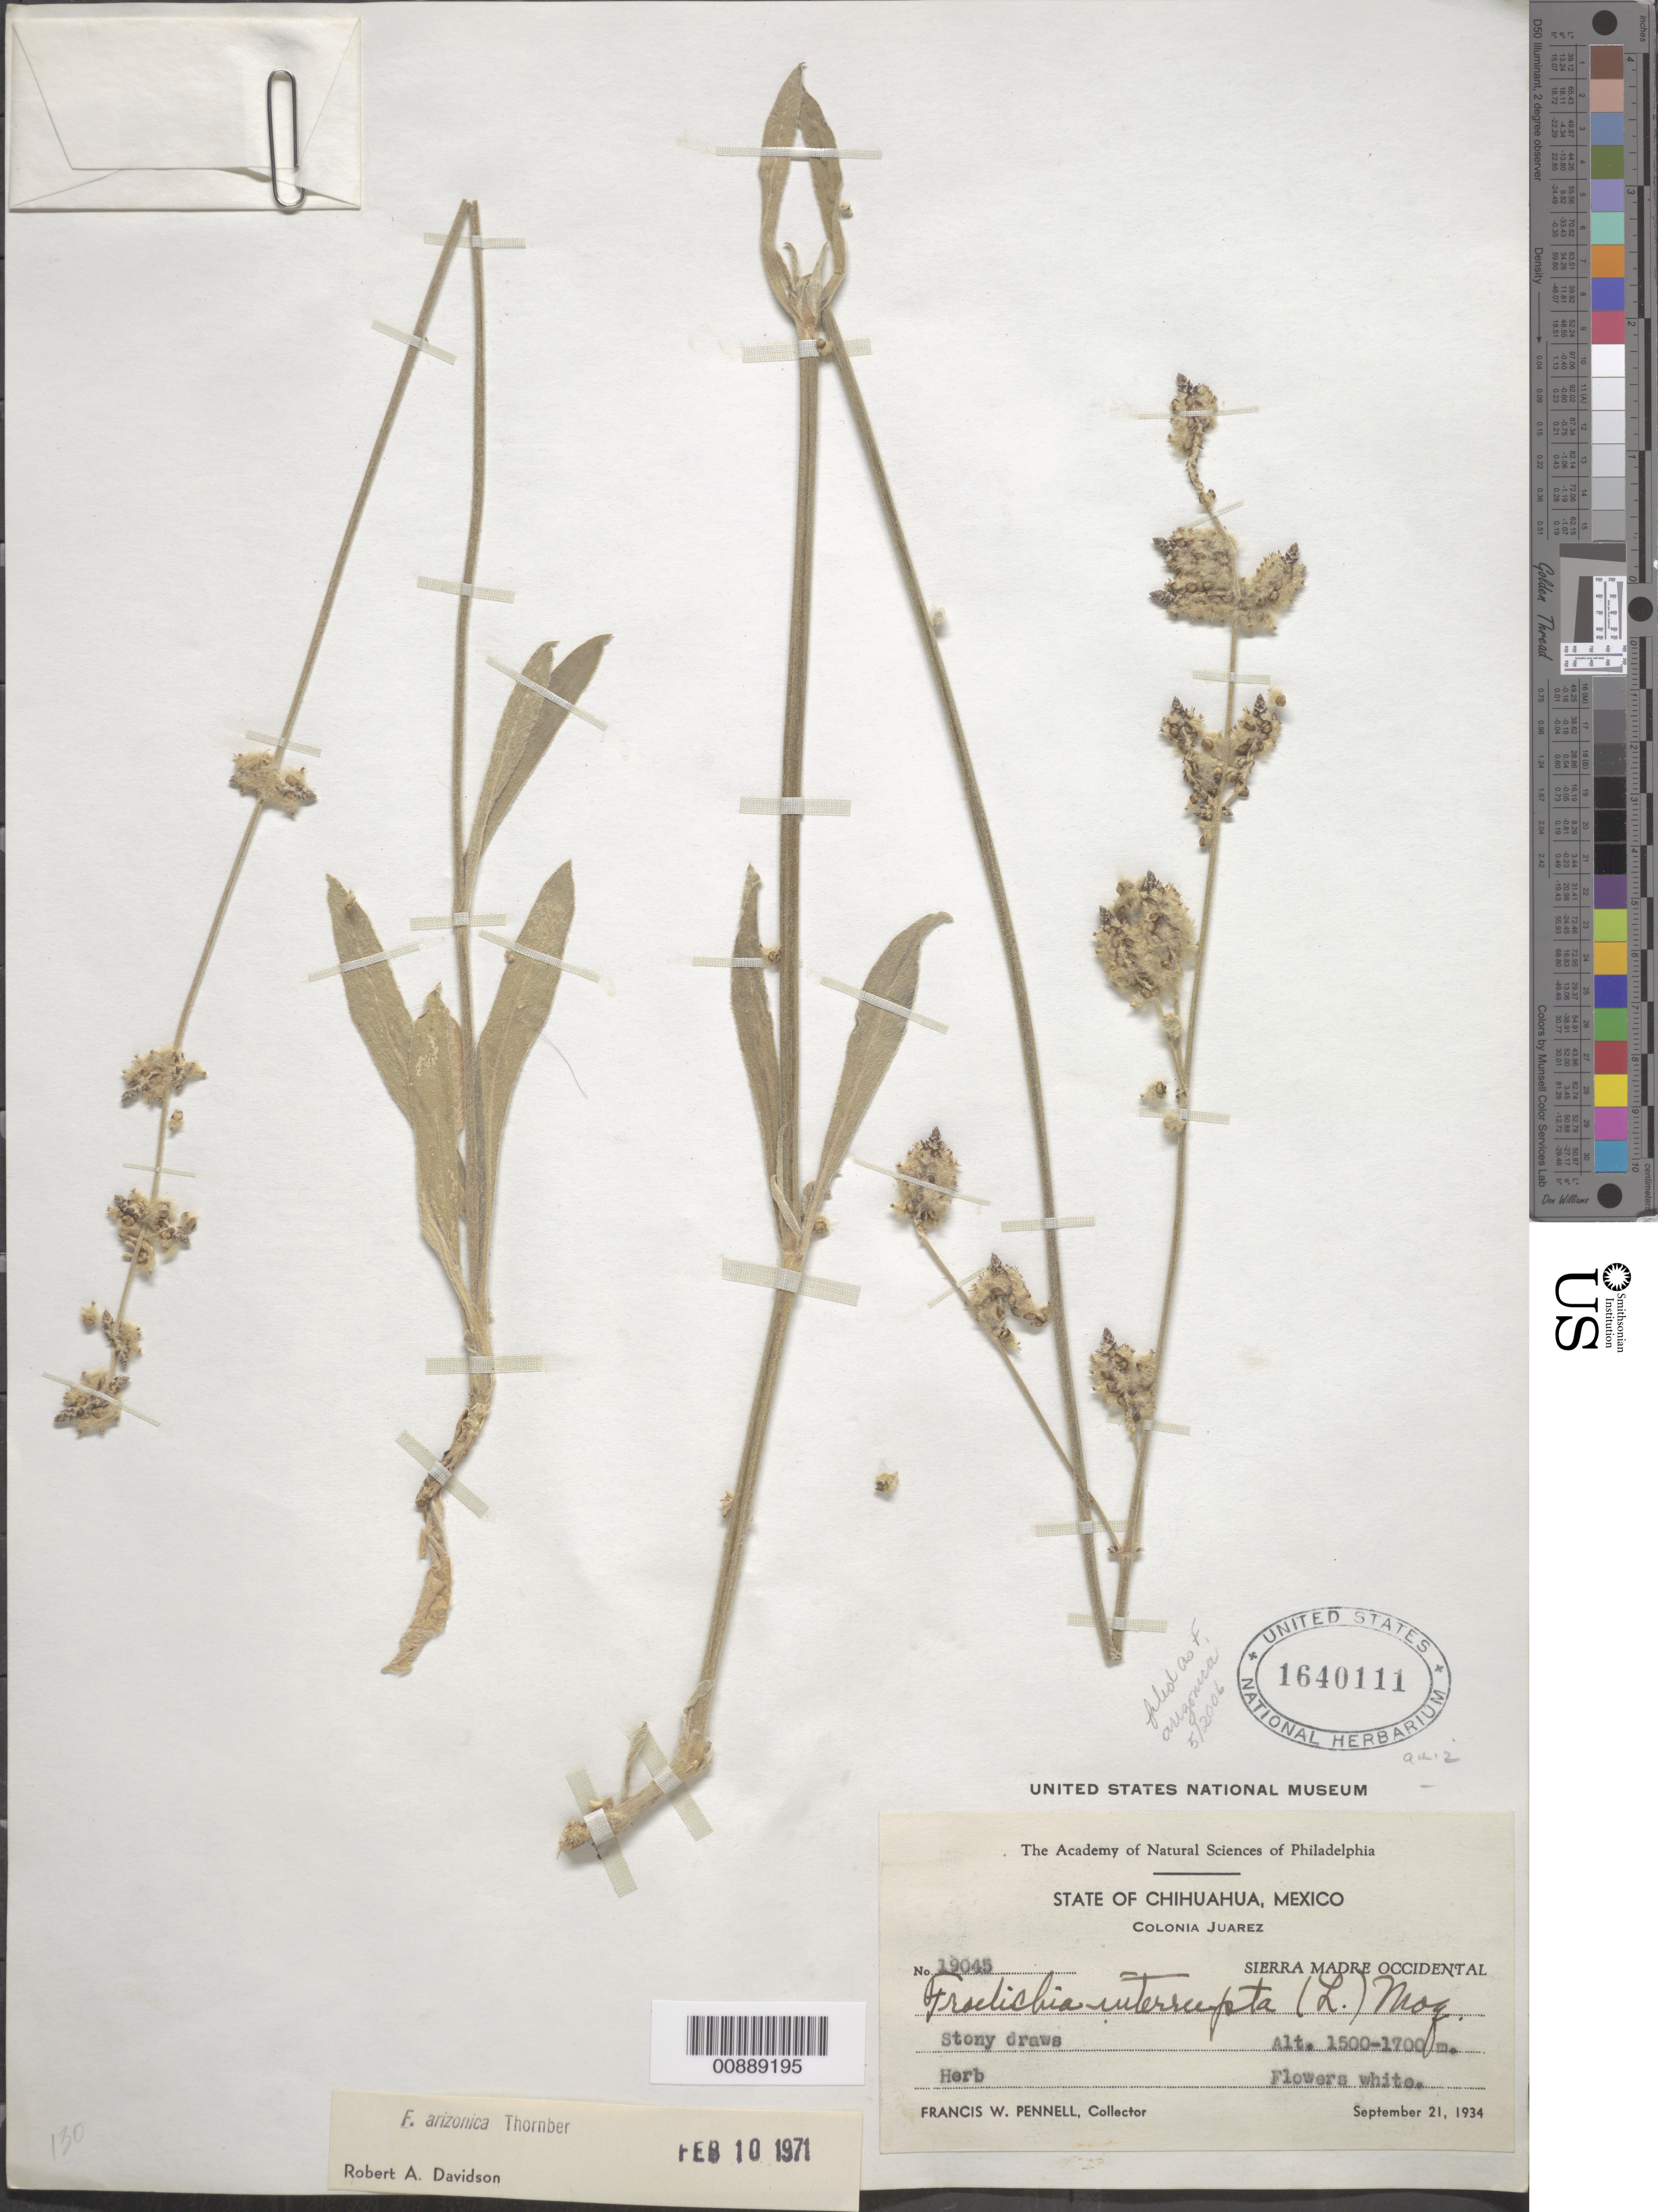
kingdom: Plantae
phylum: Tracheophyta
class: Magnoliopsida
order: Caryophyllales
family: Amaranthaceae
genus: Froelichia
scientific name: Froelichia arizonica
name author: Thornber ex Standl.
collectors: F. W. Pennell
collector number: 19045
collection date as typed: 21 Sep 1934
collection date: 1934-09-21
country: Mexico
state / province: Chihuahua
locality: Colonia Juárez. Sierra Madre Occidental, Chihuahua.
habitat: Stony draws.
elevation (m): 1700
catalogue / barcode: US 1640111